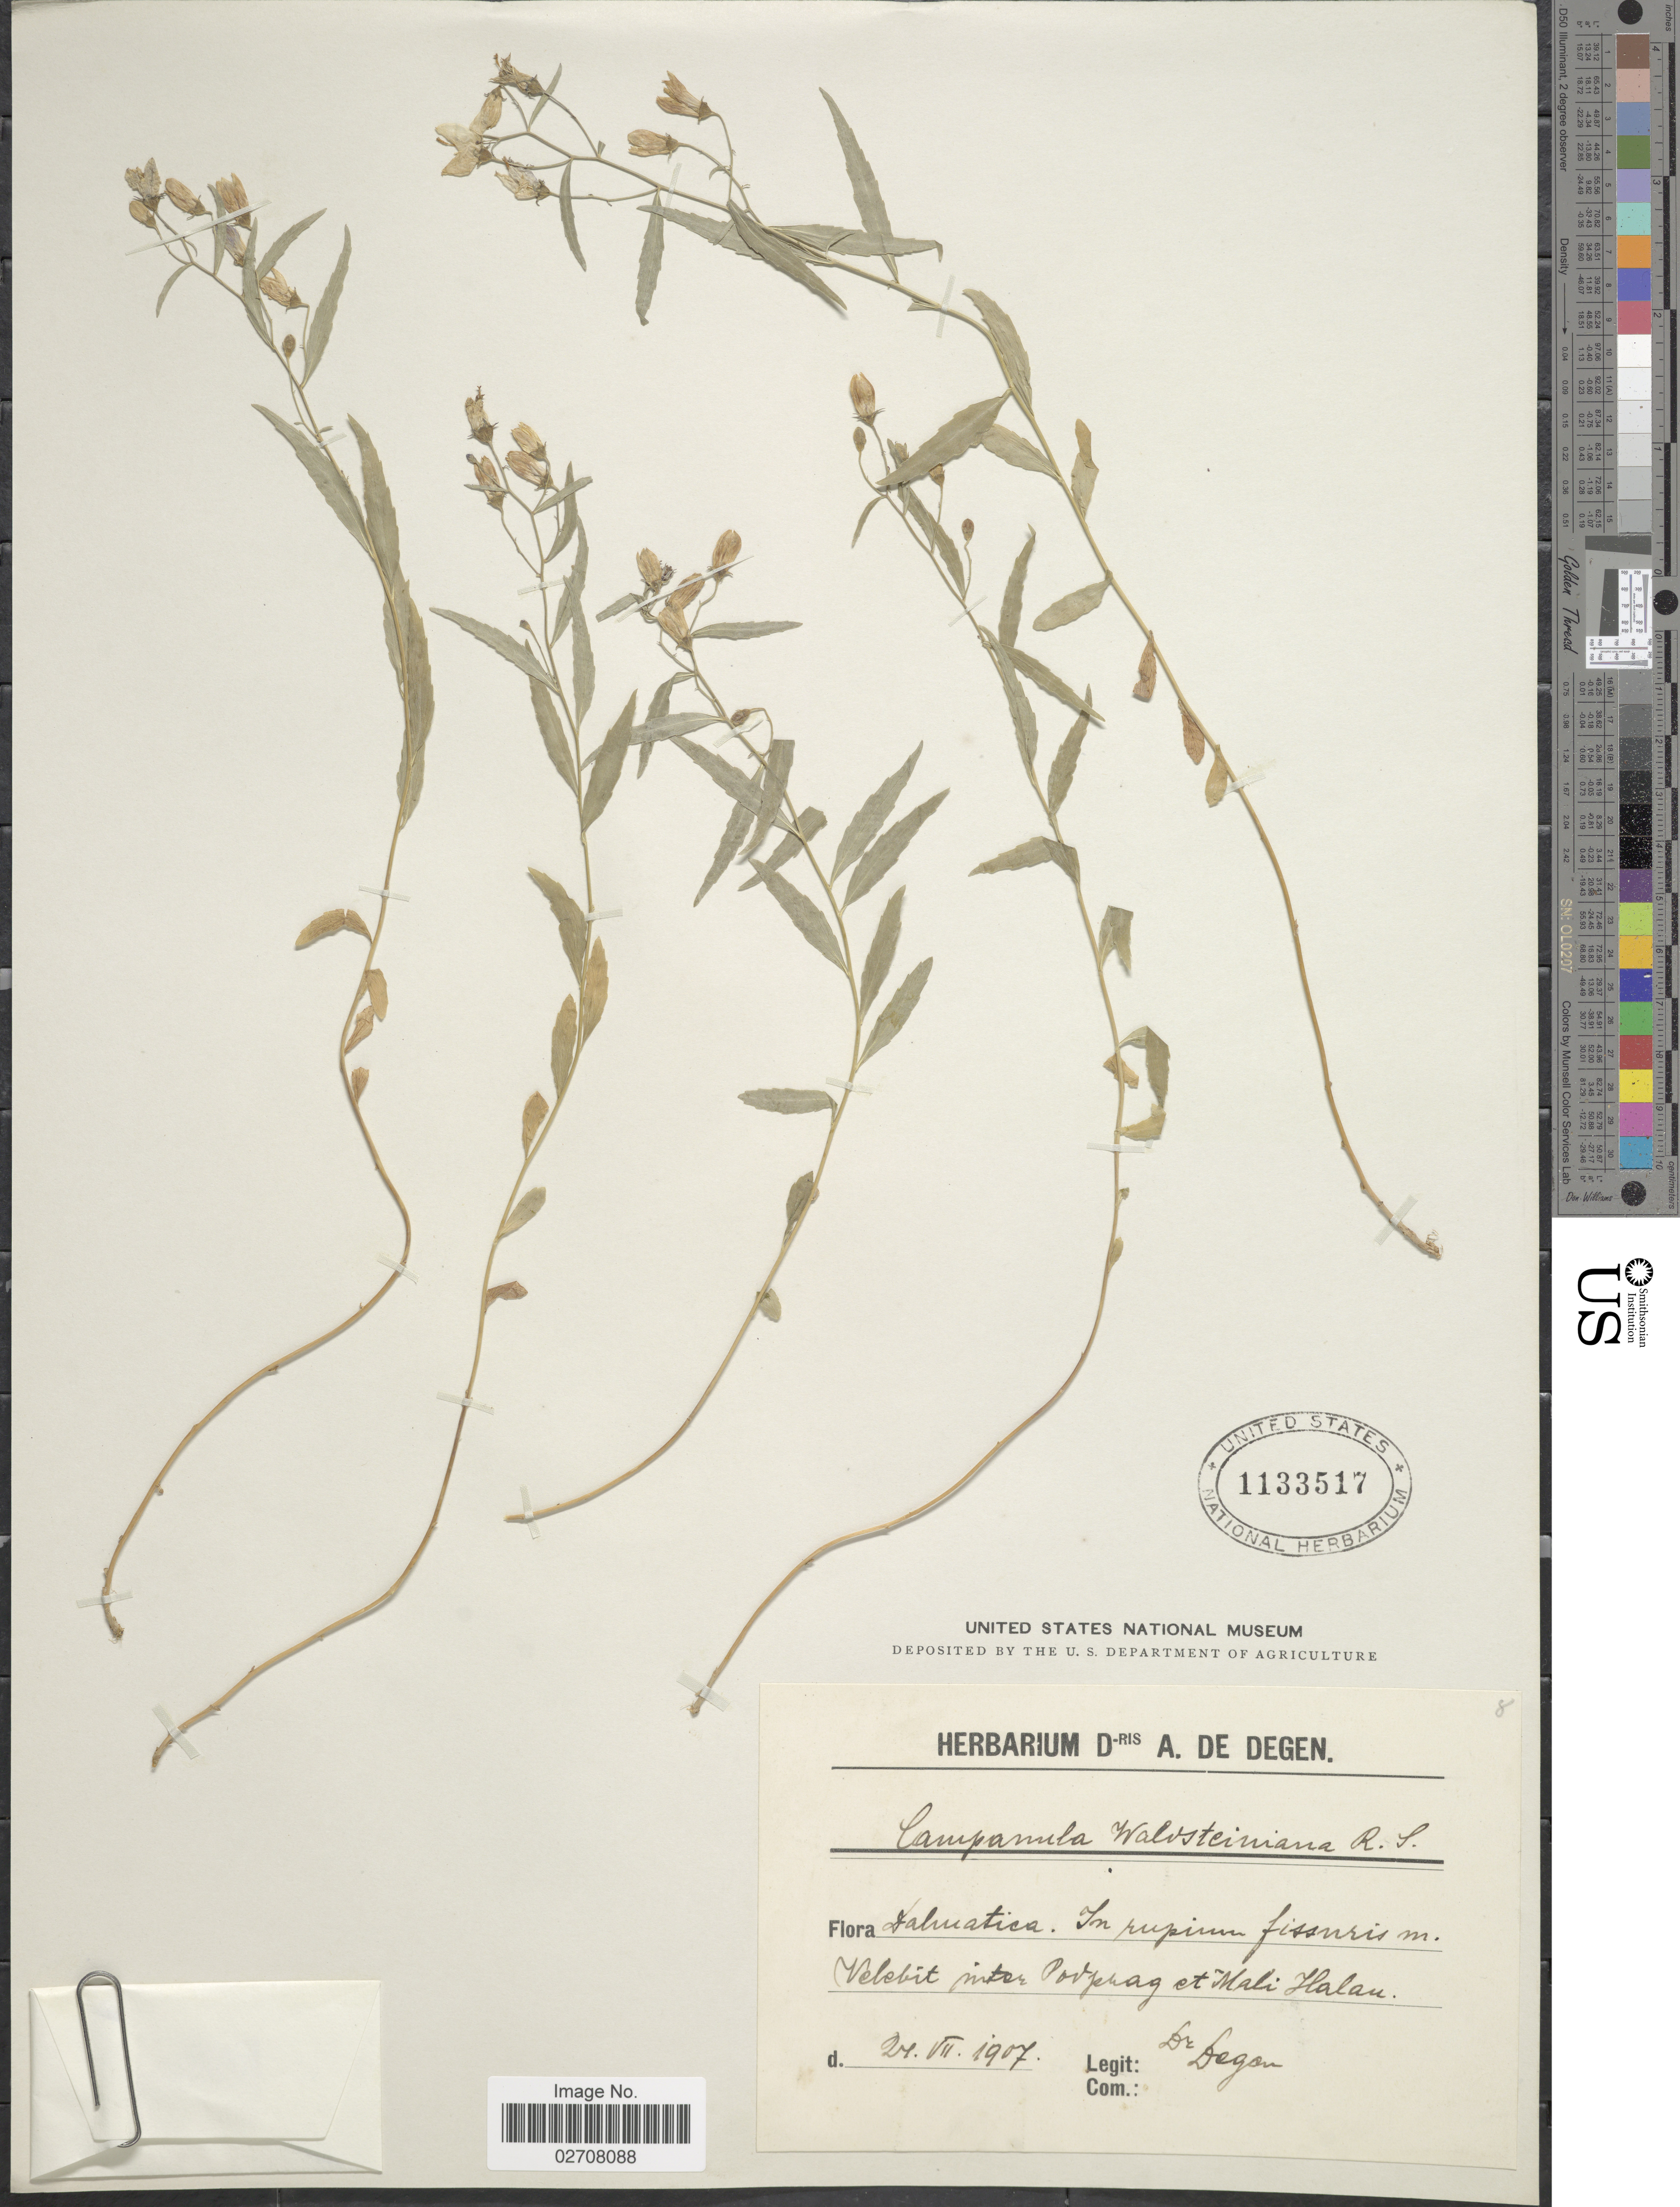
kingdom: Plantae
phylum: Tracheophyta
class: Magnoliopsida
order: Asterales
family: Campanulaceae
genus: Campanula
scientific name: Campanula waldsteiniana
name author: Schult.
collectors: Degan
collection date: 1907-07-24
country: Croatia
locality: Dalmatica. In rupium fissuris m. Velebit inter Povprag et Mali Halau [interpreted]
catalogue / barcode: US 1133517